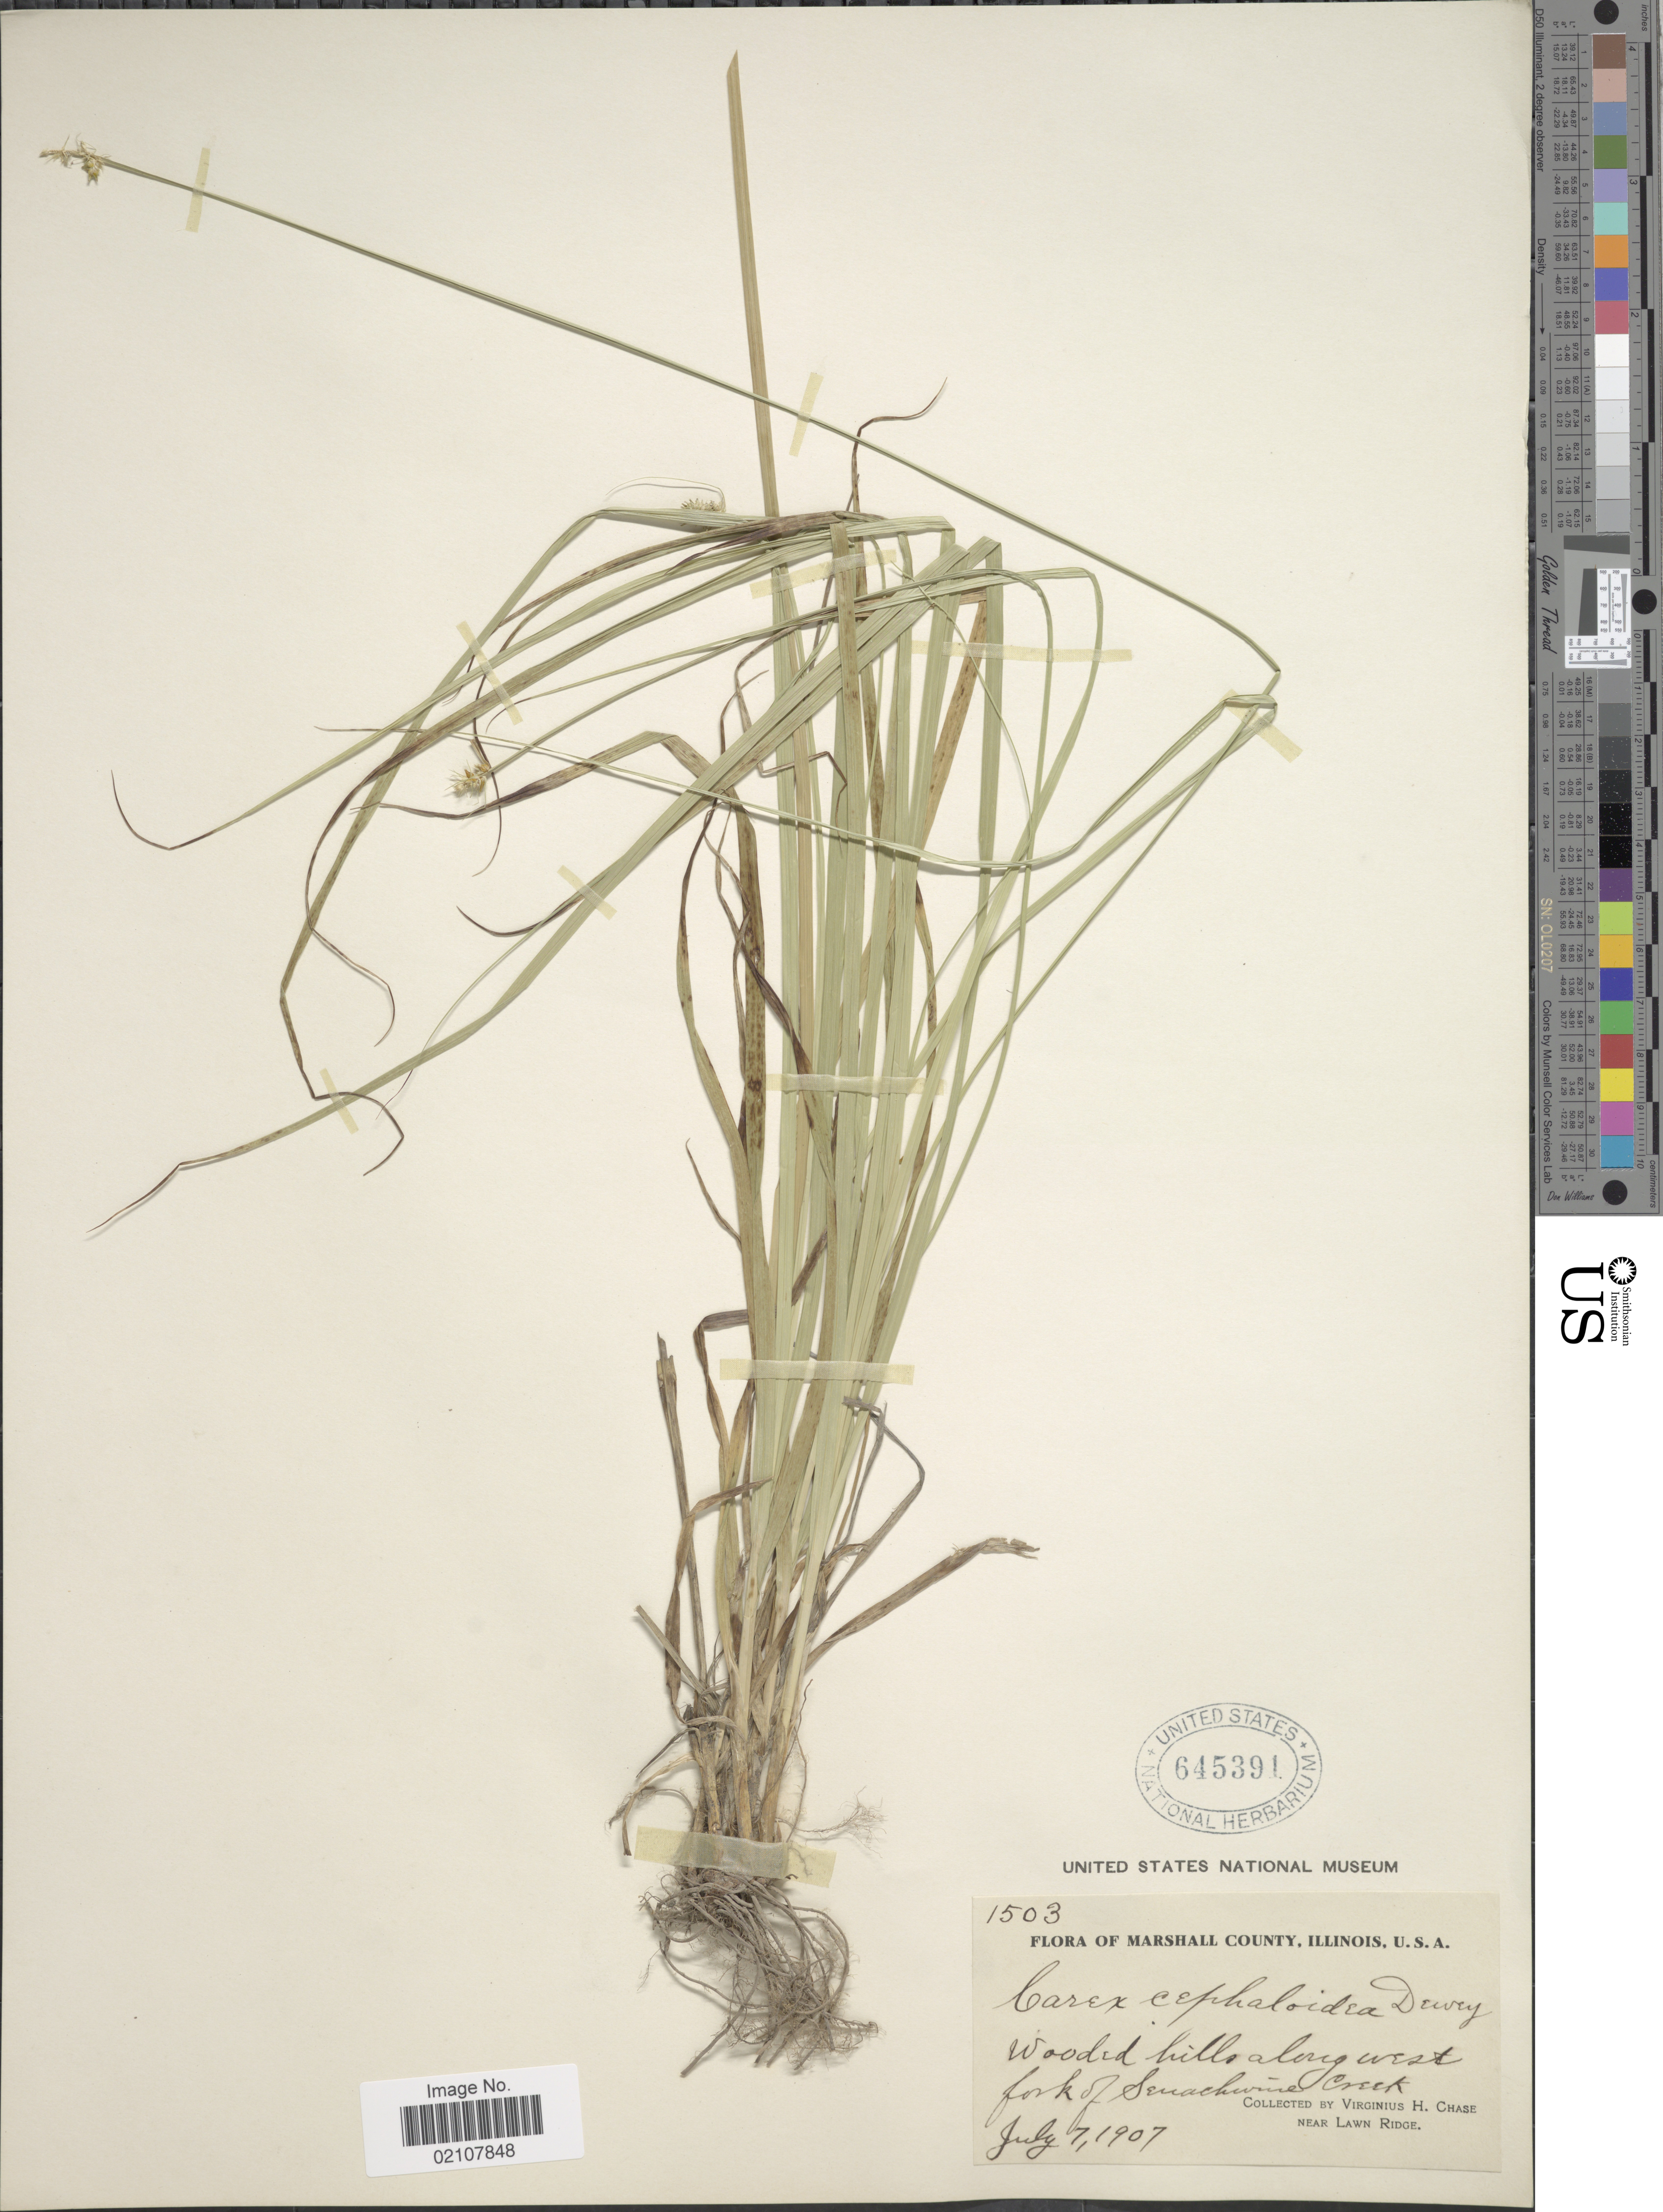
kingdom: Plantae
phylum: Tracheophyta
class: Liliopsida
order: Poales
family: Cyperaceae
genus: Carex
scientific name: Carex cephaloidea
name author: (Dewey) Dewey ex Boott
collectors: V. H. Chase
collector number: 1503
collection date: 1907-07-07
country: United States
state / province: Illinois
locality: Marshall County, Wooded hills along west fork of Senachwine Creek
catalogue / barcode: US 645391